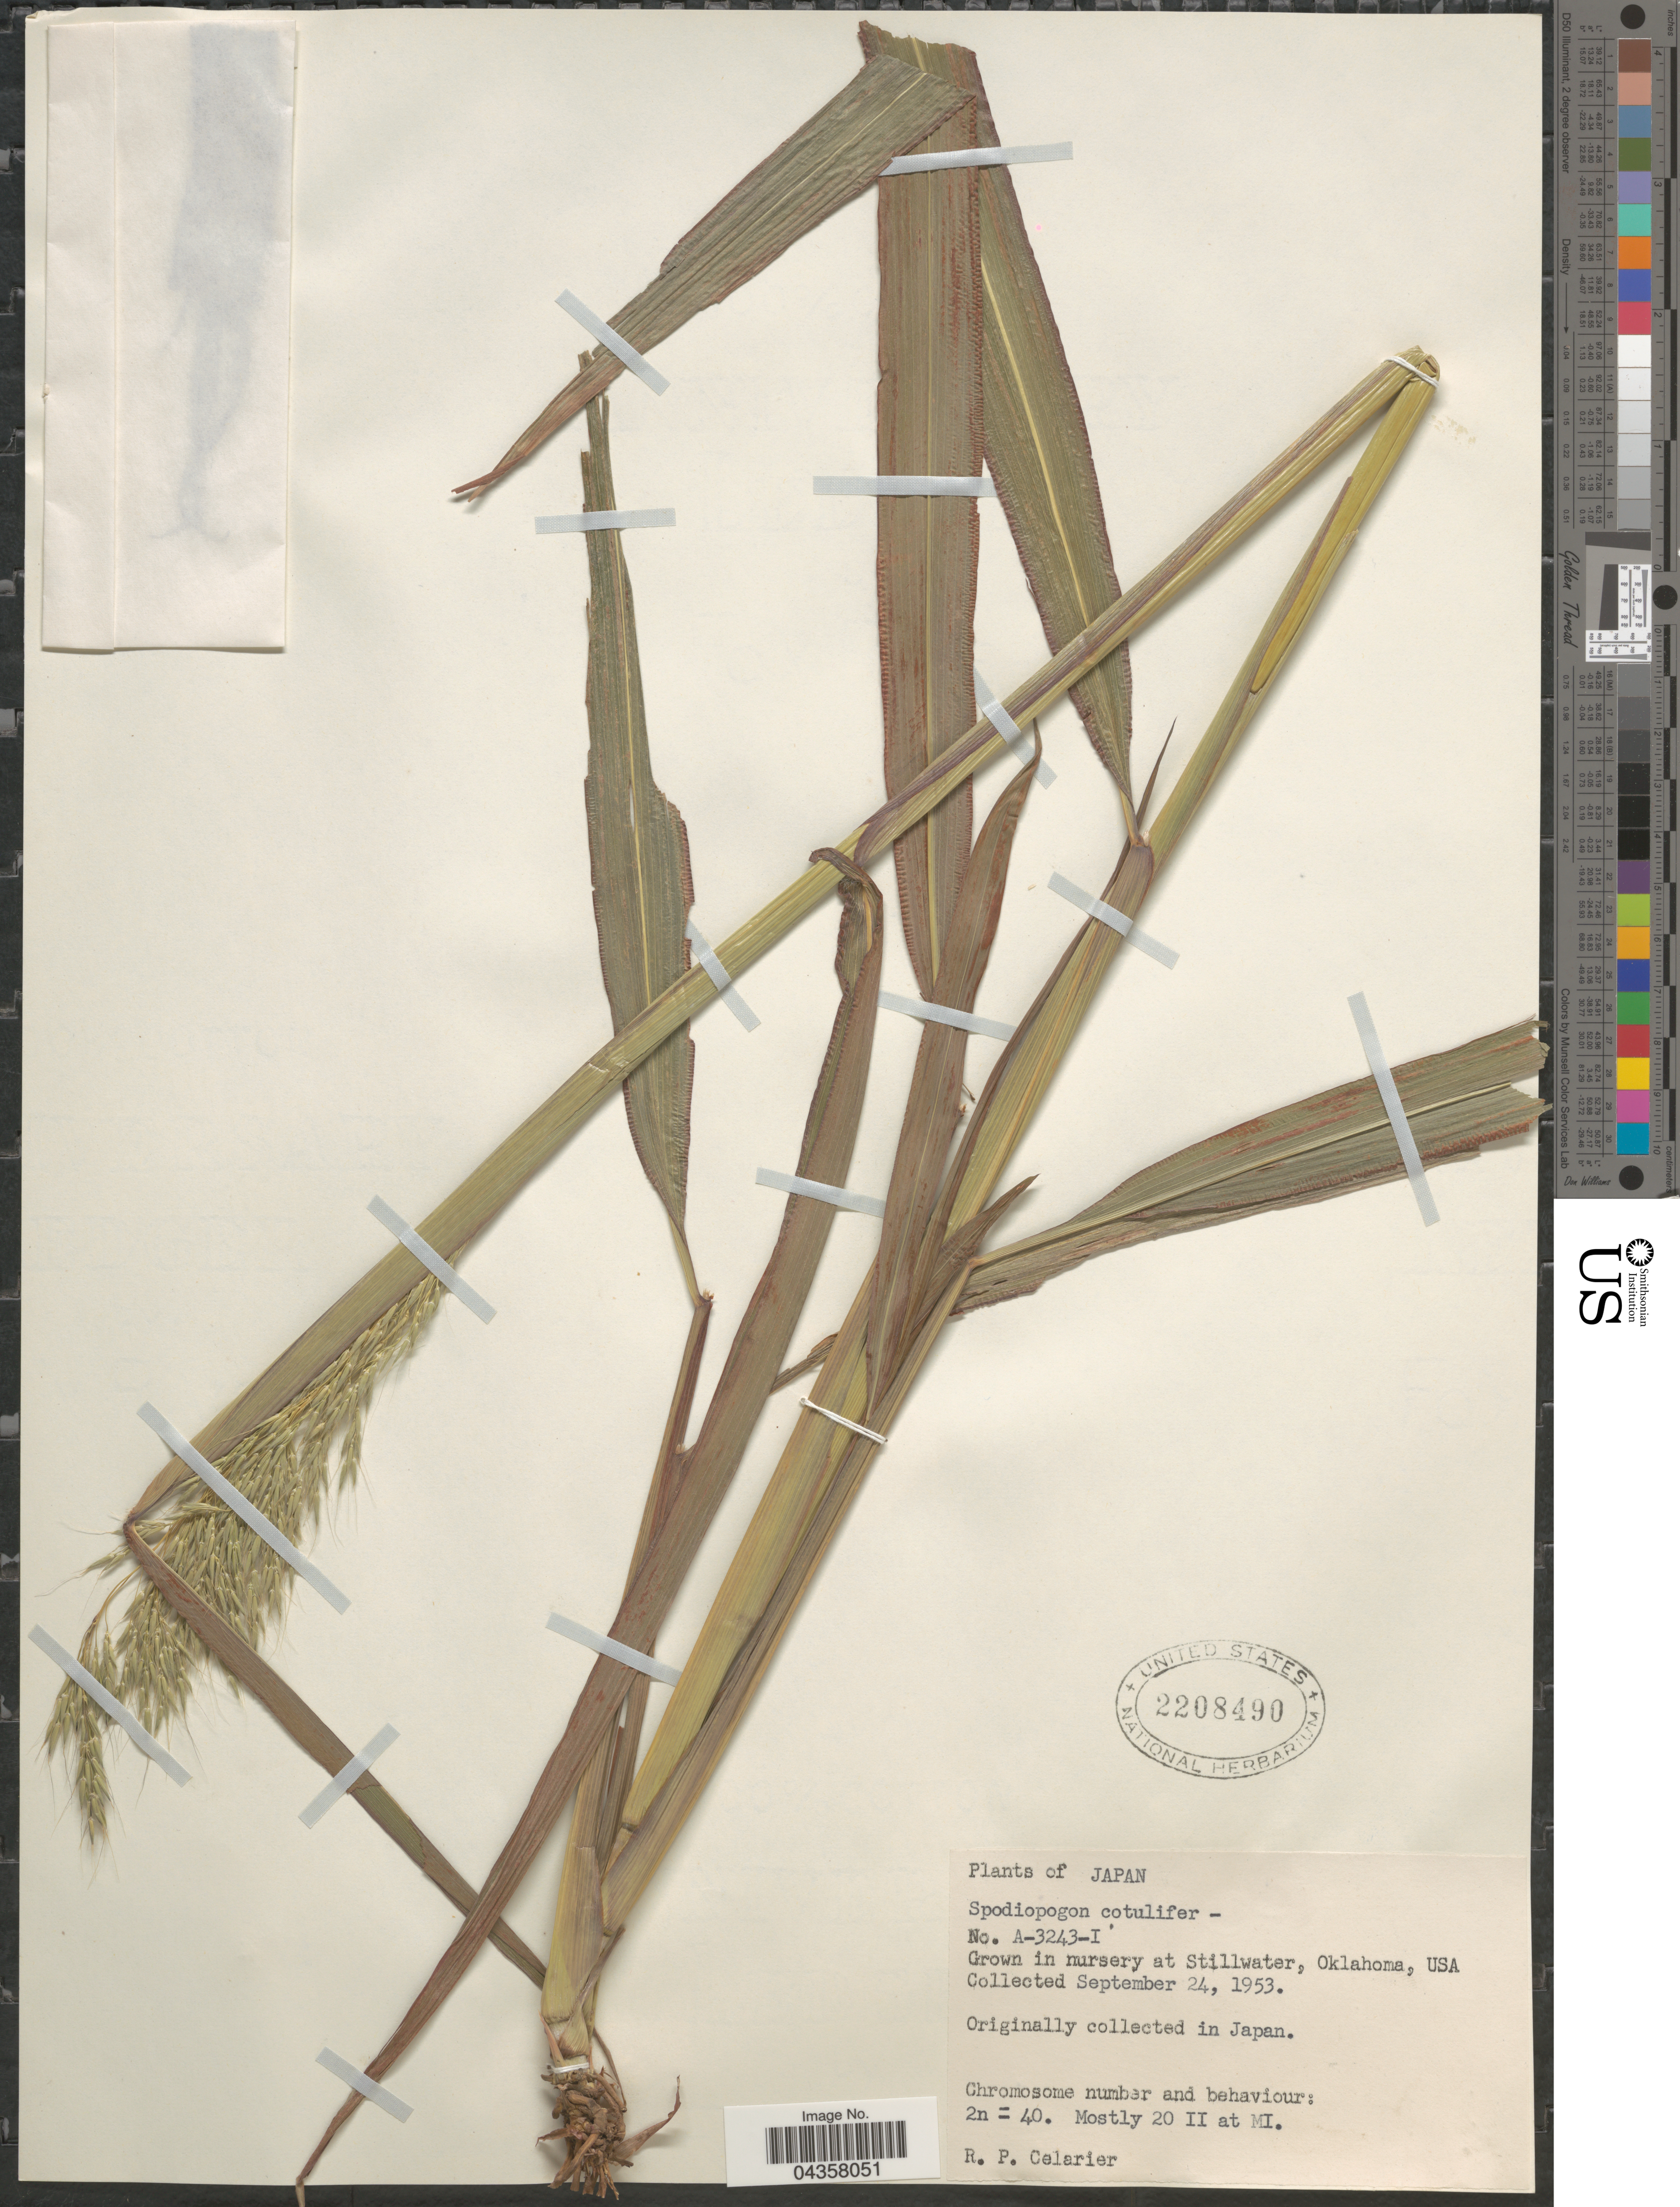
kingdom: Plantae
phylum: Tracheophyta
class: Liliopsida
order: Poales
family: Poaceae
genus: Spodiopogon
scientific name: Spodiopogon cotulifer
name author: (Thunb.) Hack.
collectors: R. Celarier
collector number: A-3243-I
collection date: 1953-09-24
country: United States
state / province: Oklahoma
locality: In nursery at Stillwater.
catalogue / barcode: US 2208490